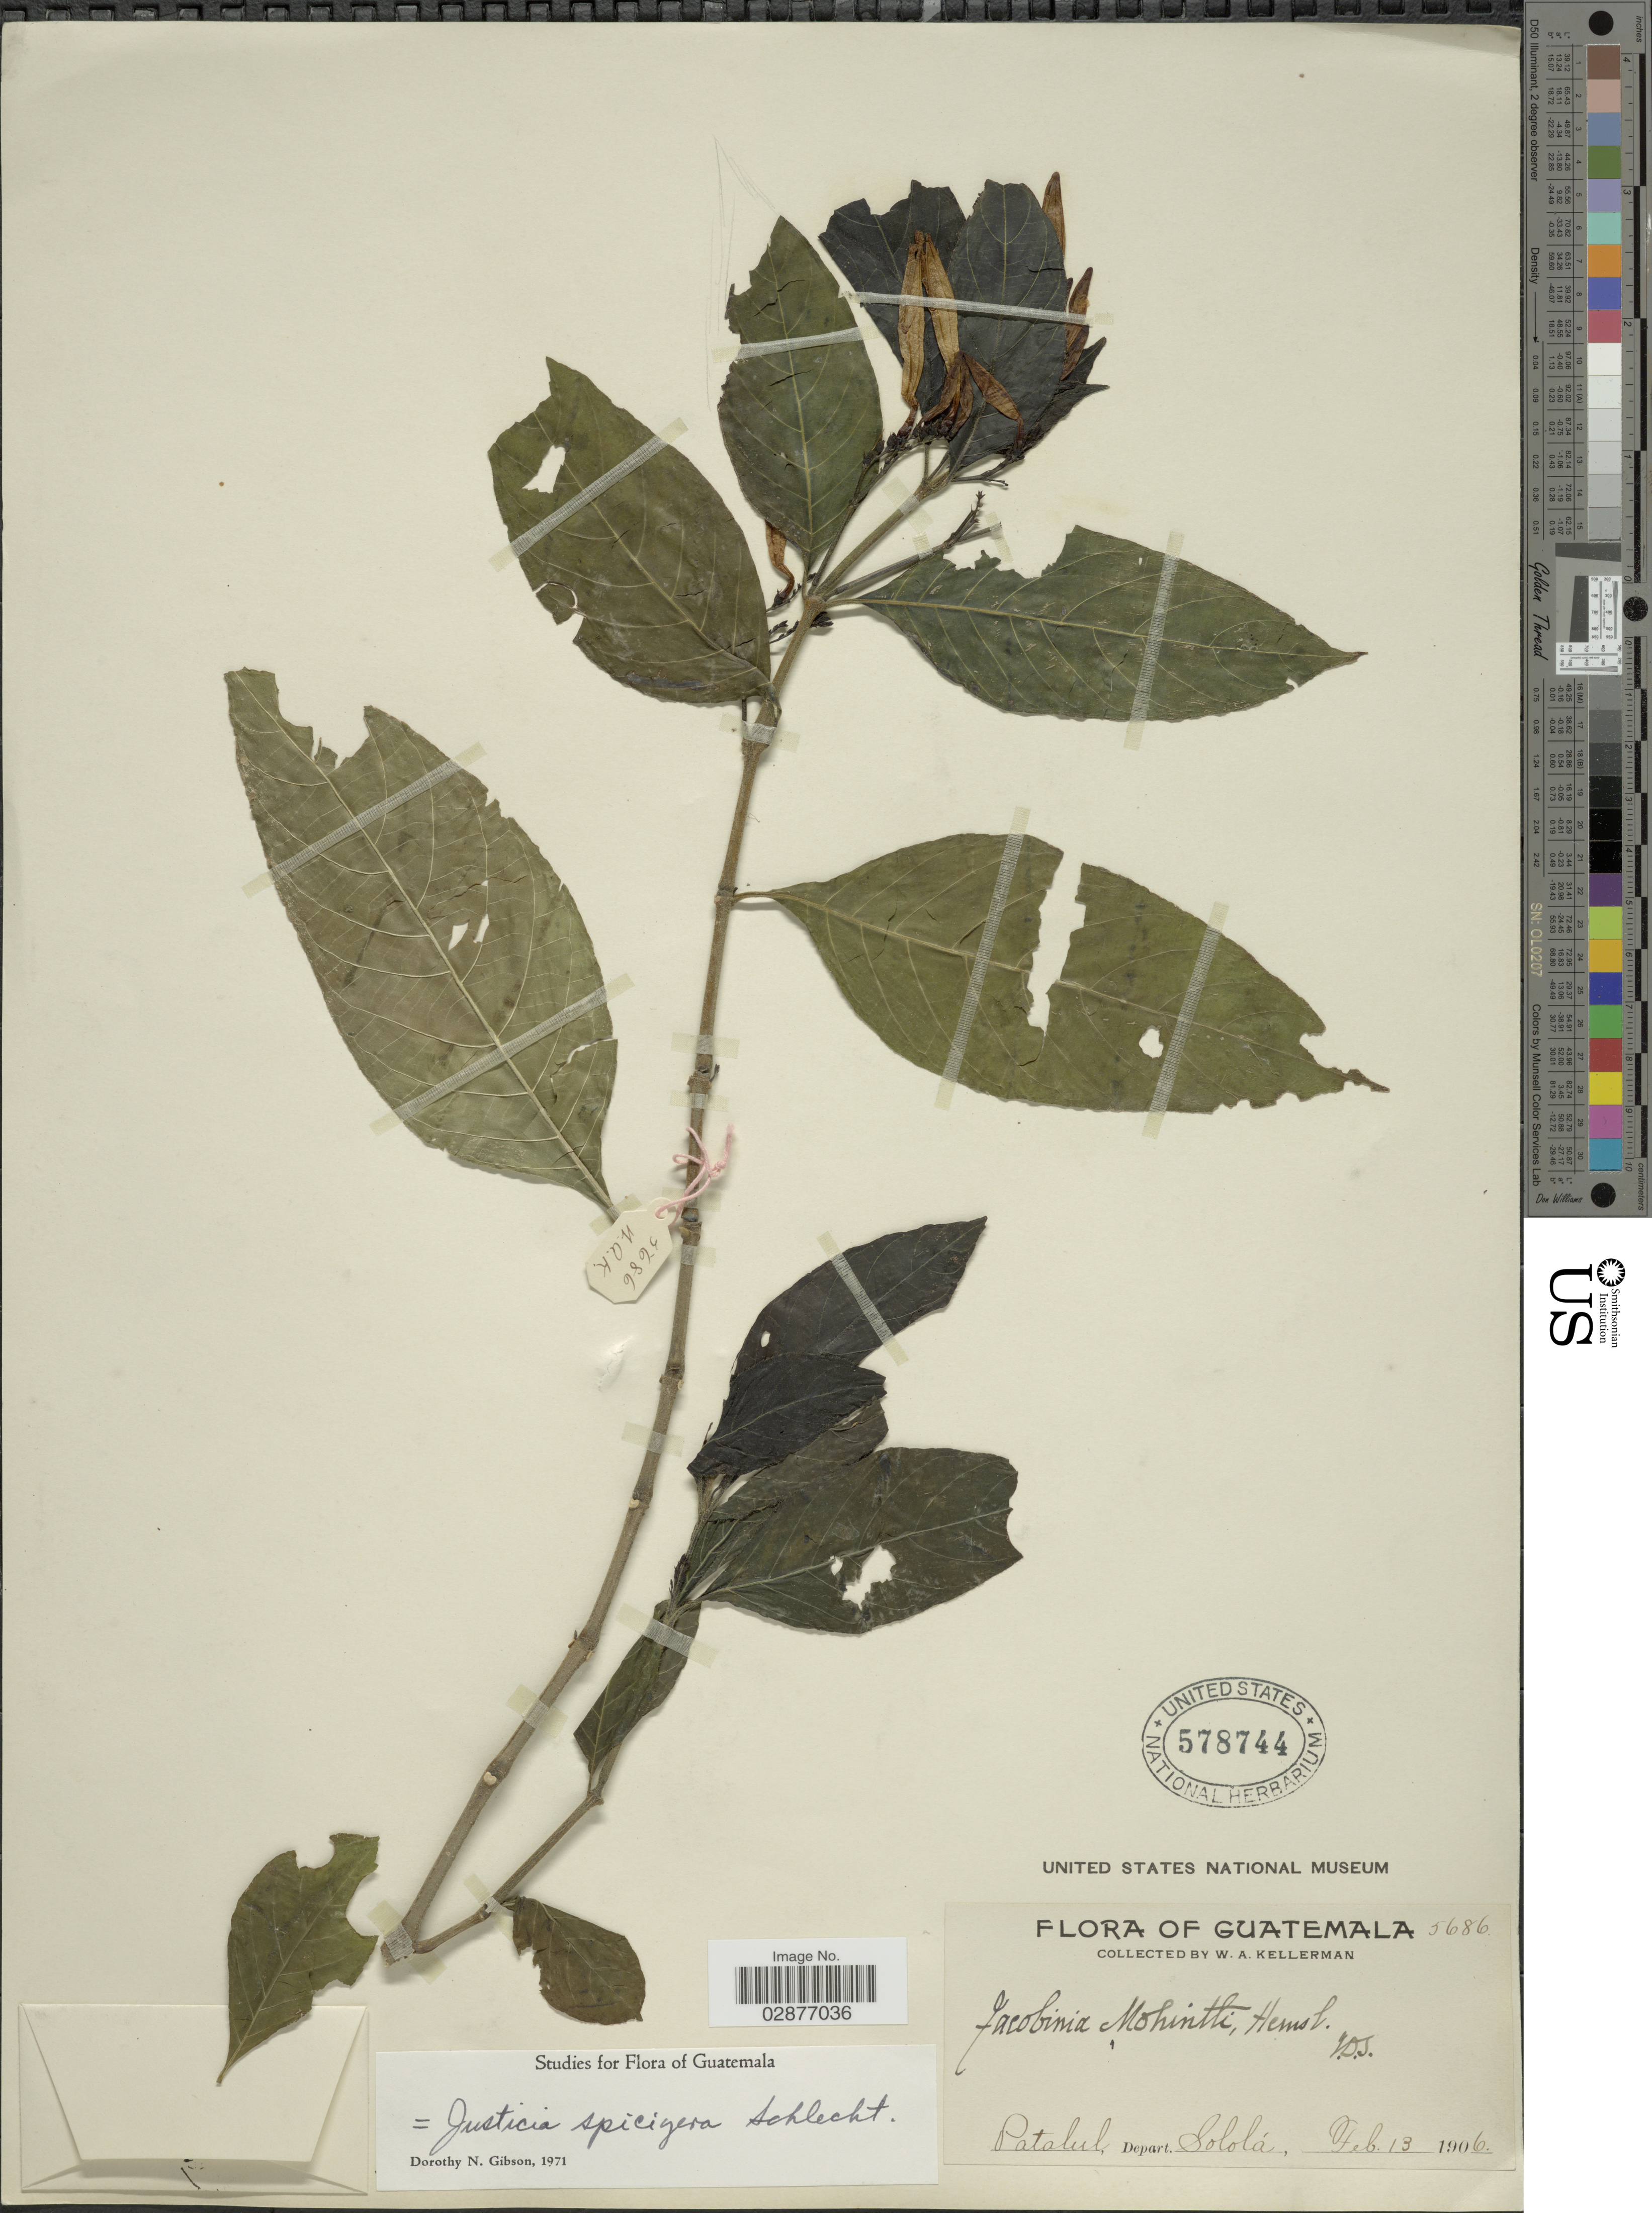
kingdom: Plantae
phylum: Tracheophyta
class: Magnoliopsida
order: Lamiales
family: Acanthaceae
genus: Justicia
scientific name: Justicia spicigera 'Sidicaro'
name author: Schltdl.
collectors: W. Kellerman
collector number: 5686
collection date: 1906-02-13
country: Guatemala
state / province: Sololá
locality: Patalul, Depart. Sololá.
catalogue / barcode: US 578744